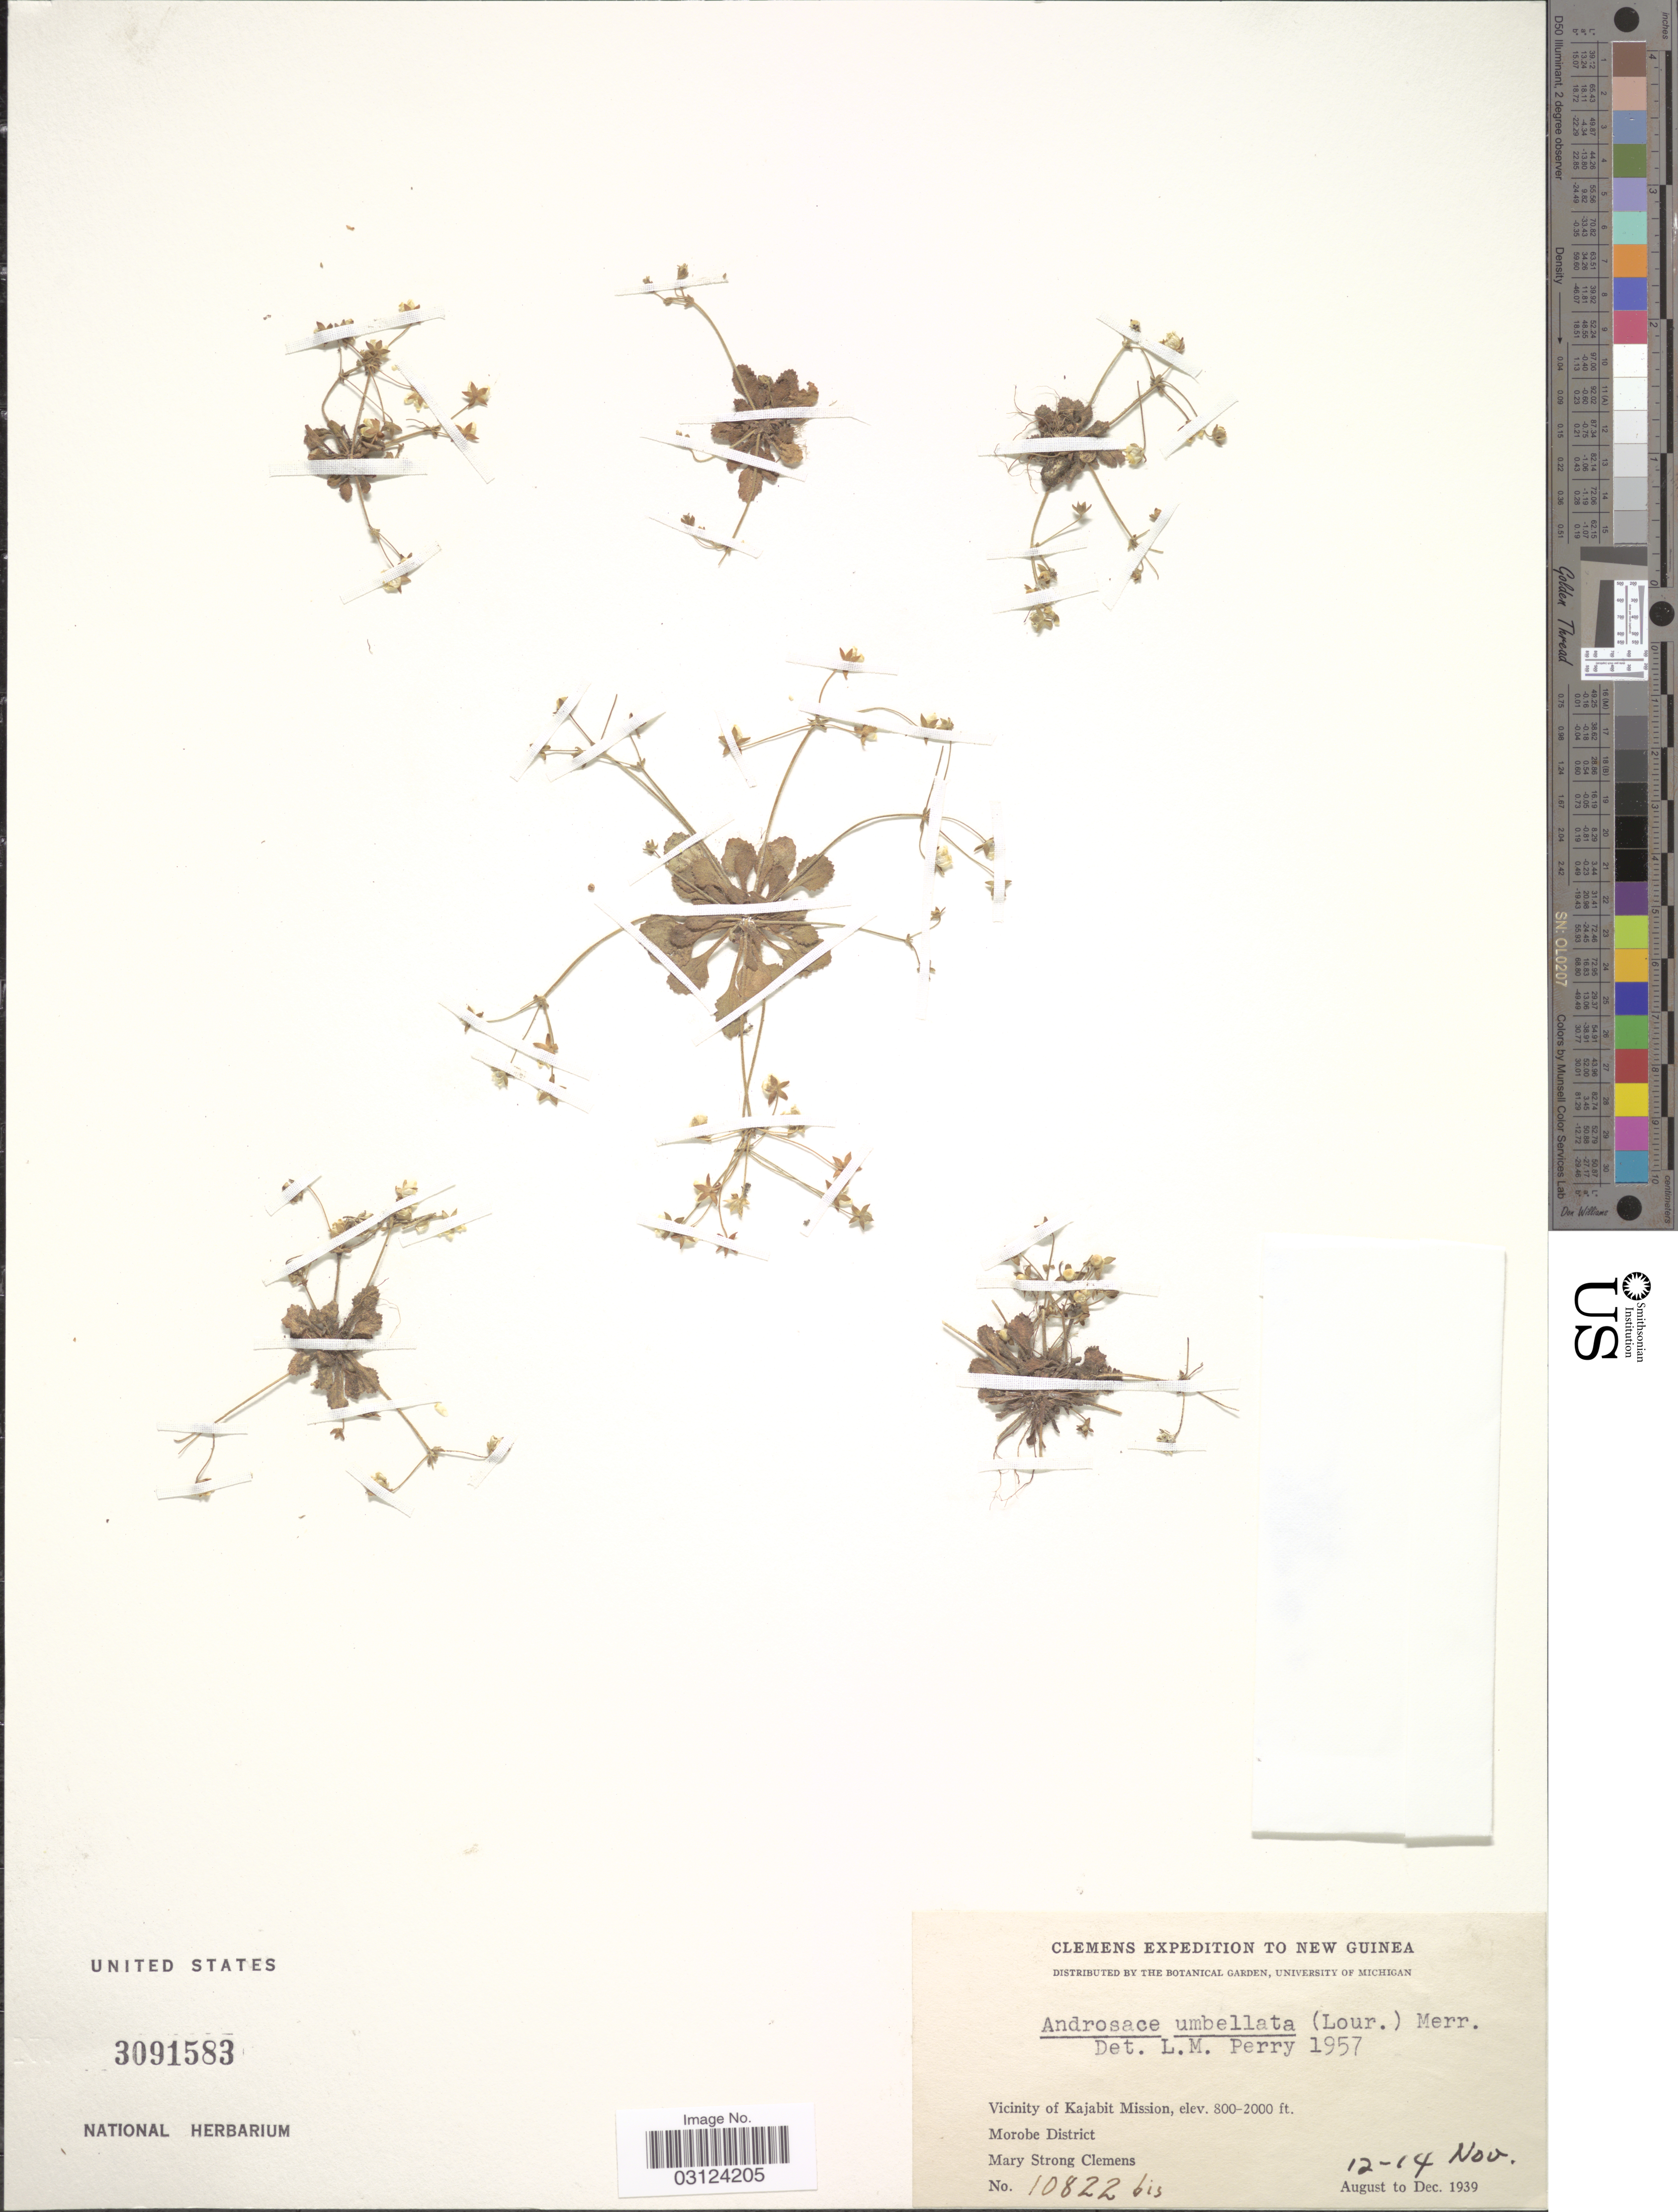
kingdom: Plantae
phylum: Tracheophyta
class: Magnoliopsida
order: Ericales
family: Primulaceae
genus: Androsace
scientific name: Androsace umbellata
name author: (Lour.) Merr.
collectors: M. S. Clemens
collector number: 10822bis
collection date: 1939-11-12/1939-11-14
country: Papua New Guinea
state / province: Morobe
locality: New Guinea, Vicinity of Kajabit Mission, Morobe District.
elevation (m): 244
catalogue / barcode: US 3091583